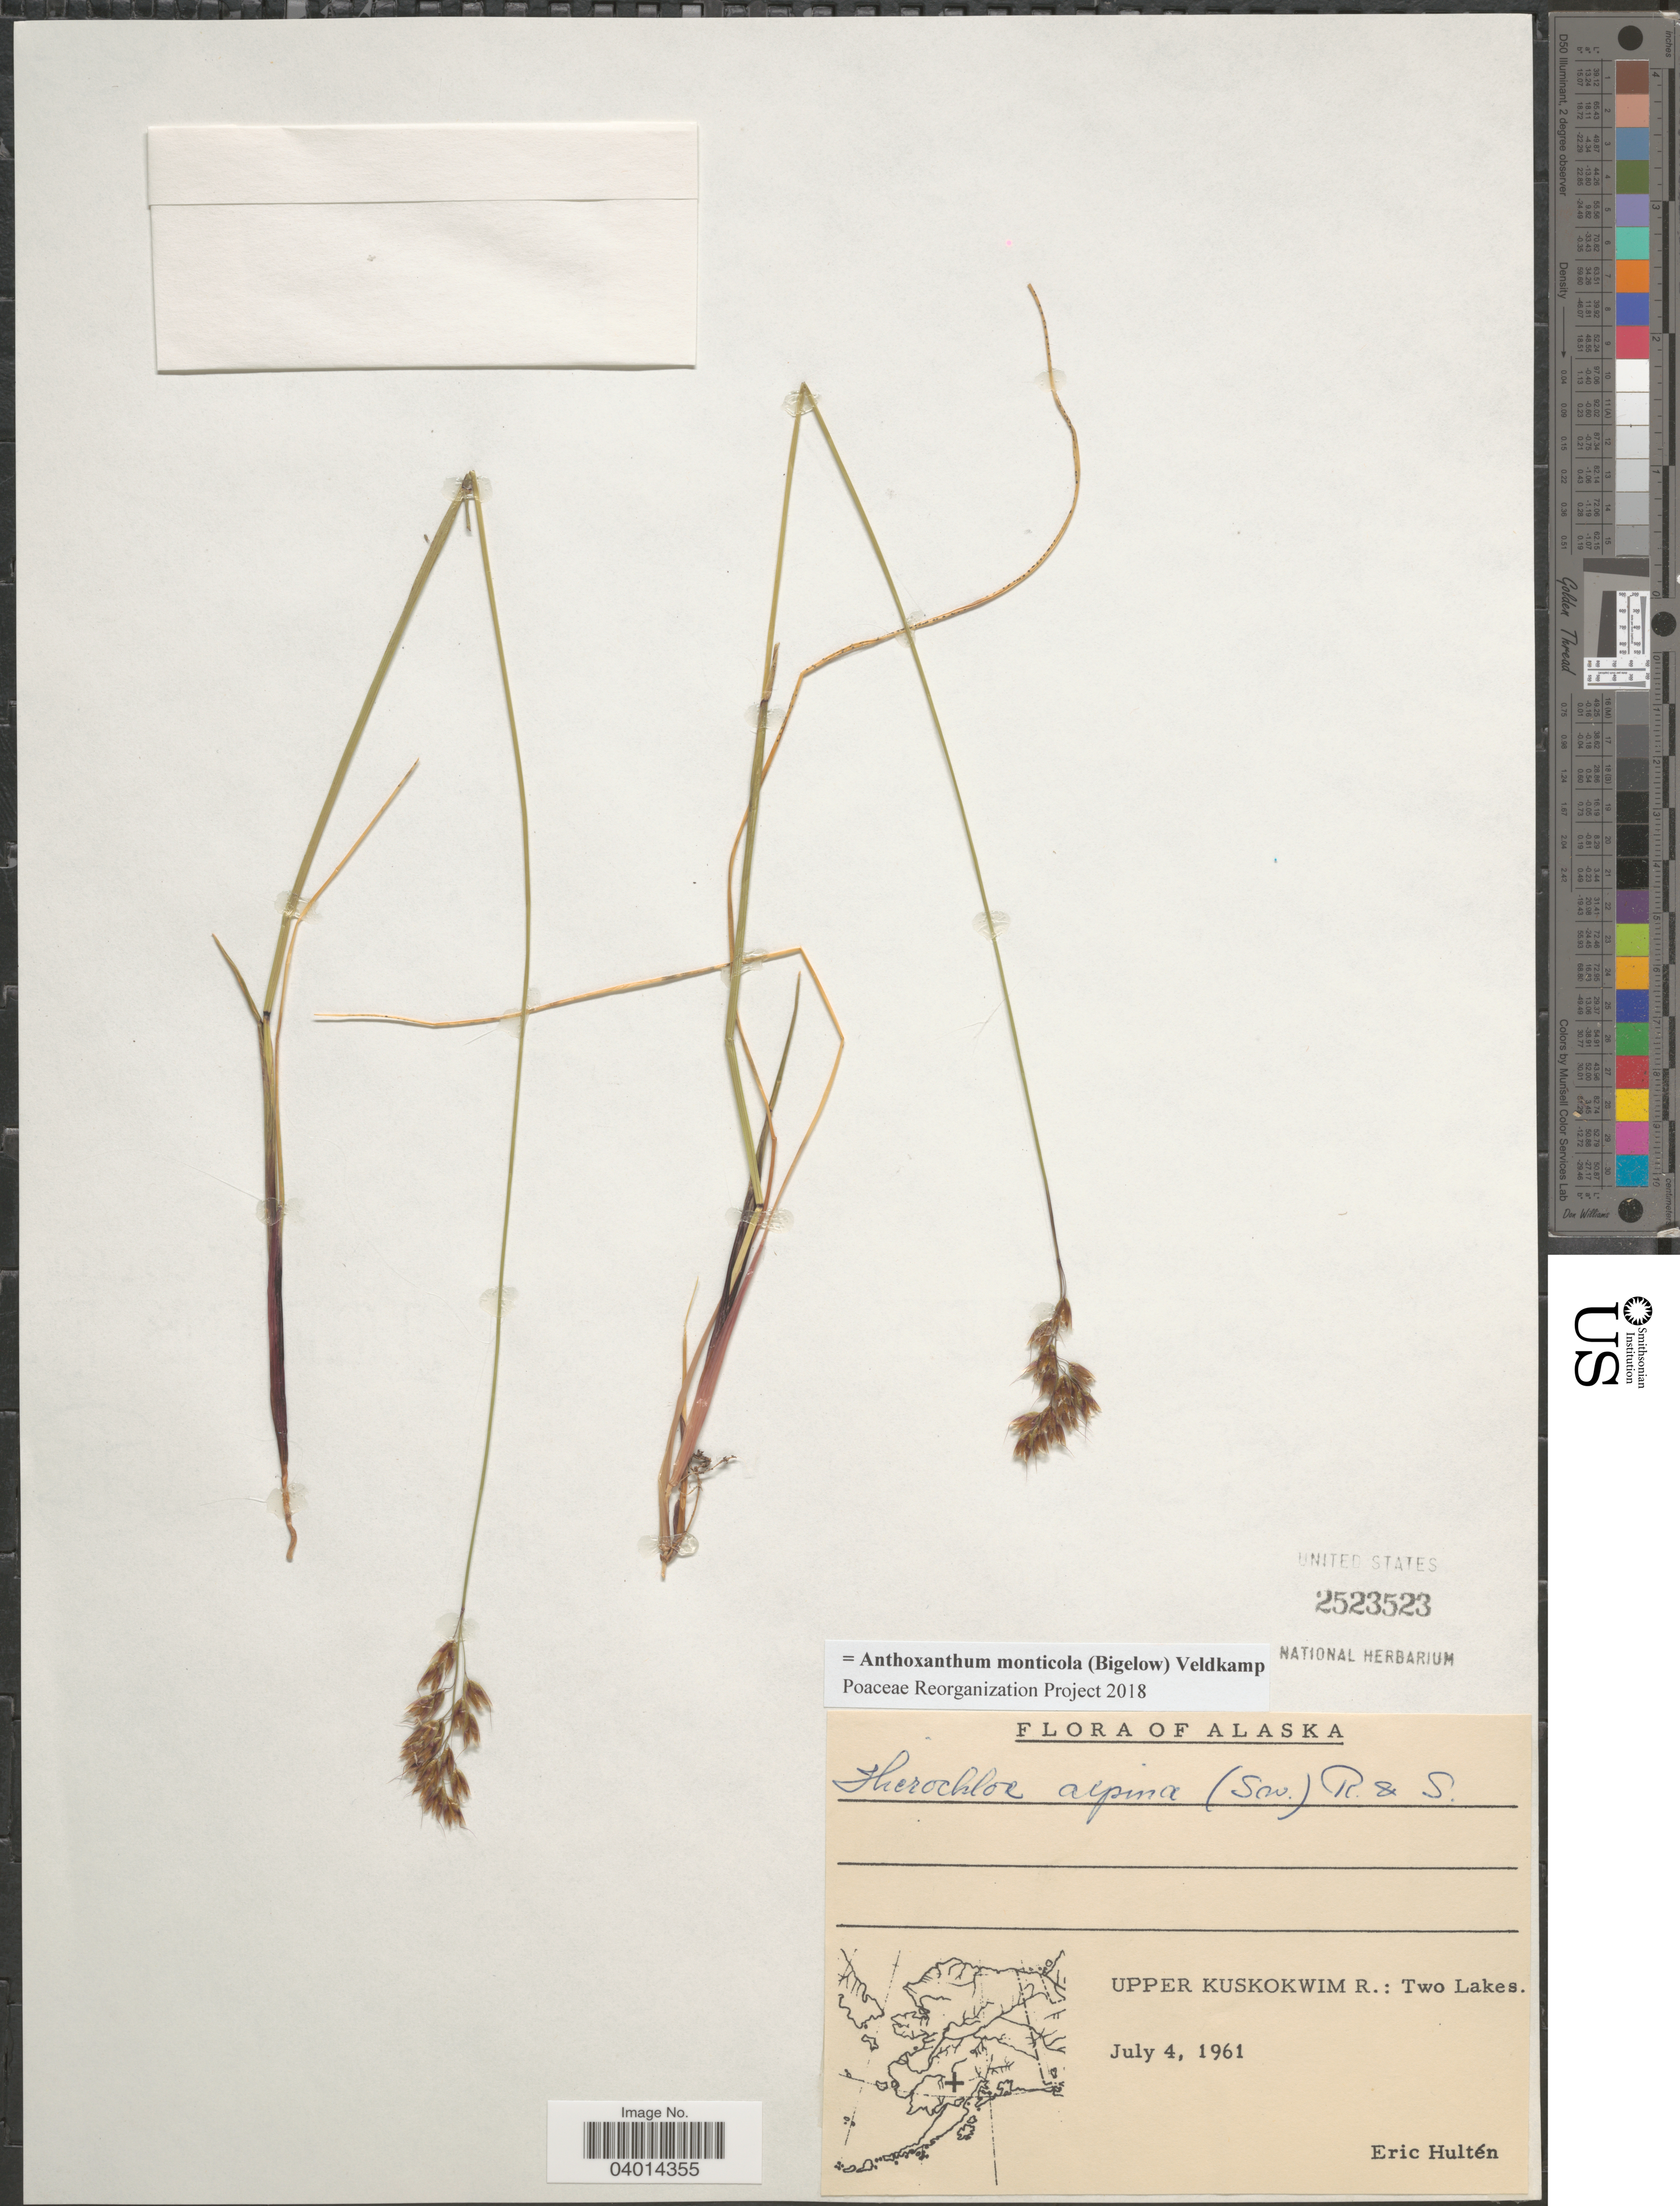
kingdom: Plantae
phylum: Tracheophyta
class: Liliopsida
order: Poales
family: Poaceae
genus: Anthoxanthum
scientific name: Anthoxanthum monticola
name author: (Bigelow) Veldkamp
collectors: E. G. Hultén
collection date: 1961-07-04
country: United States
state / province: Alaska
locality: Upper Kuskokwim R.: Two Lakes.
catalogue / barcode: US 2523523